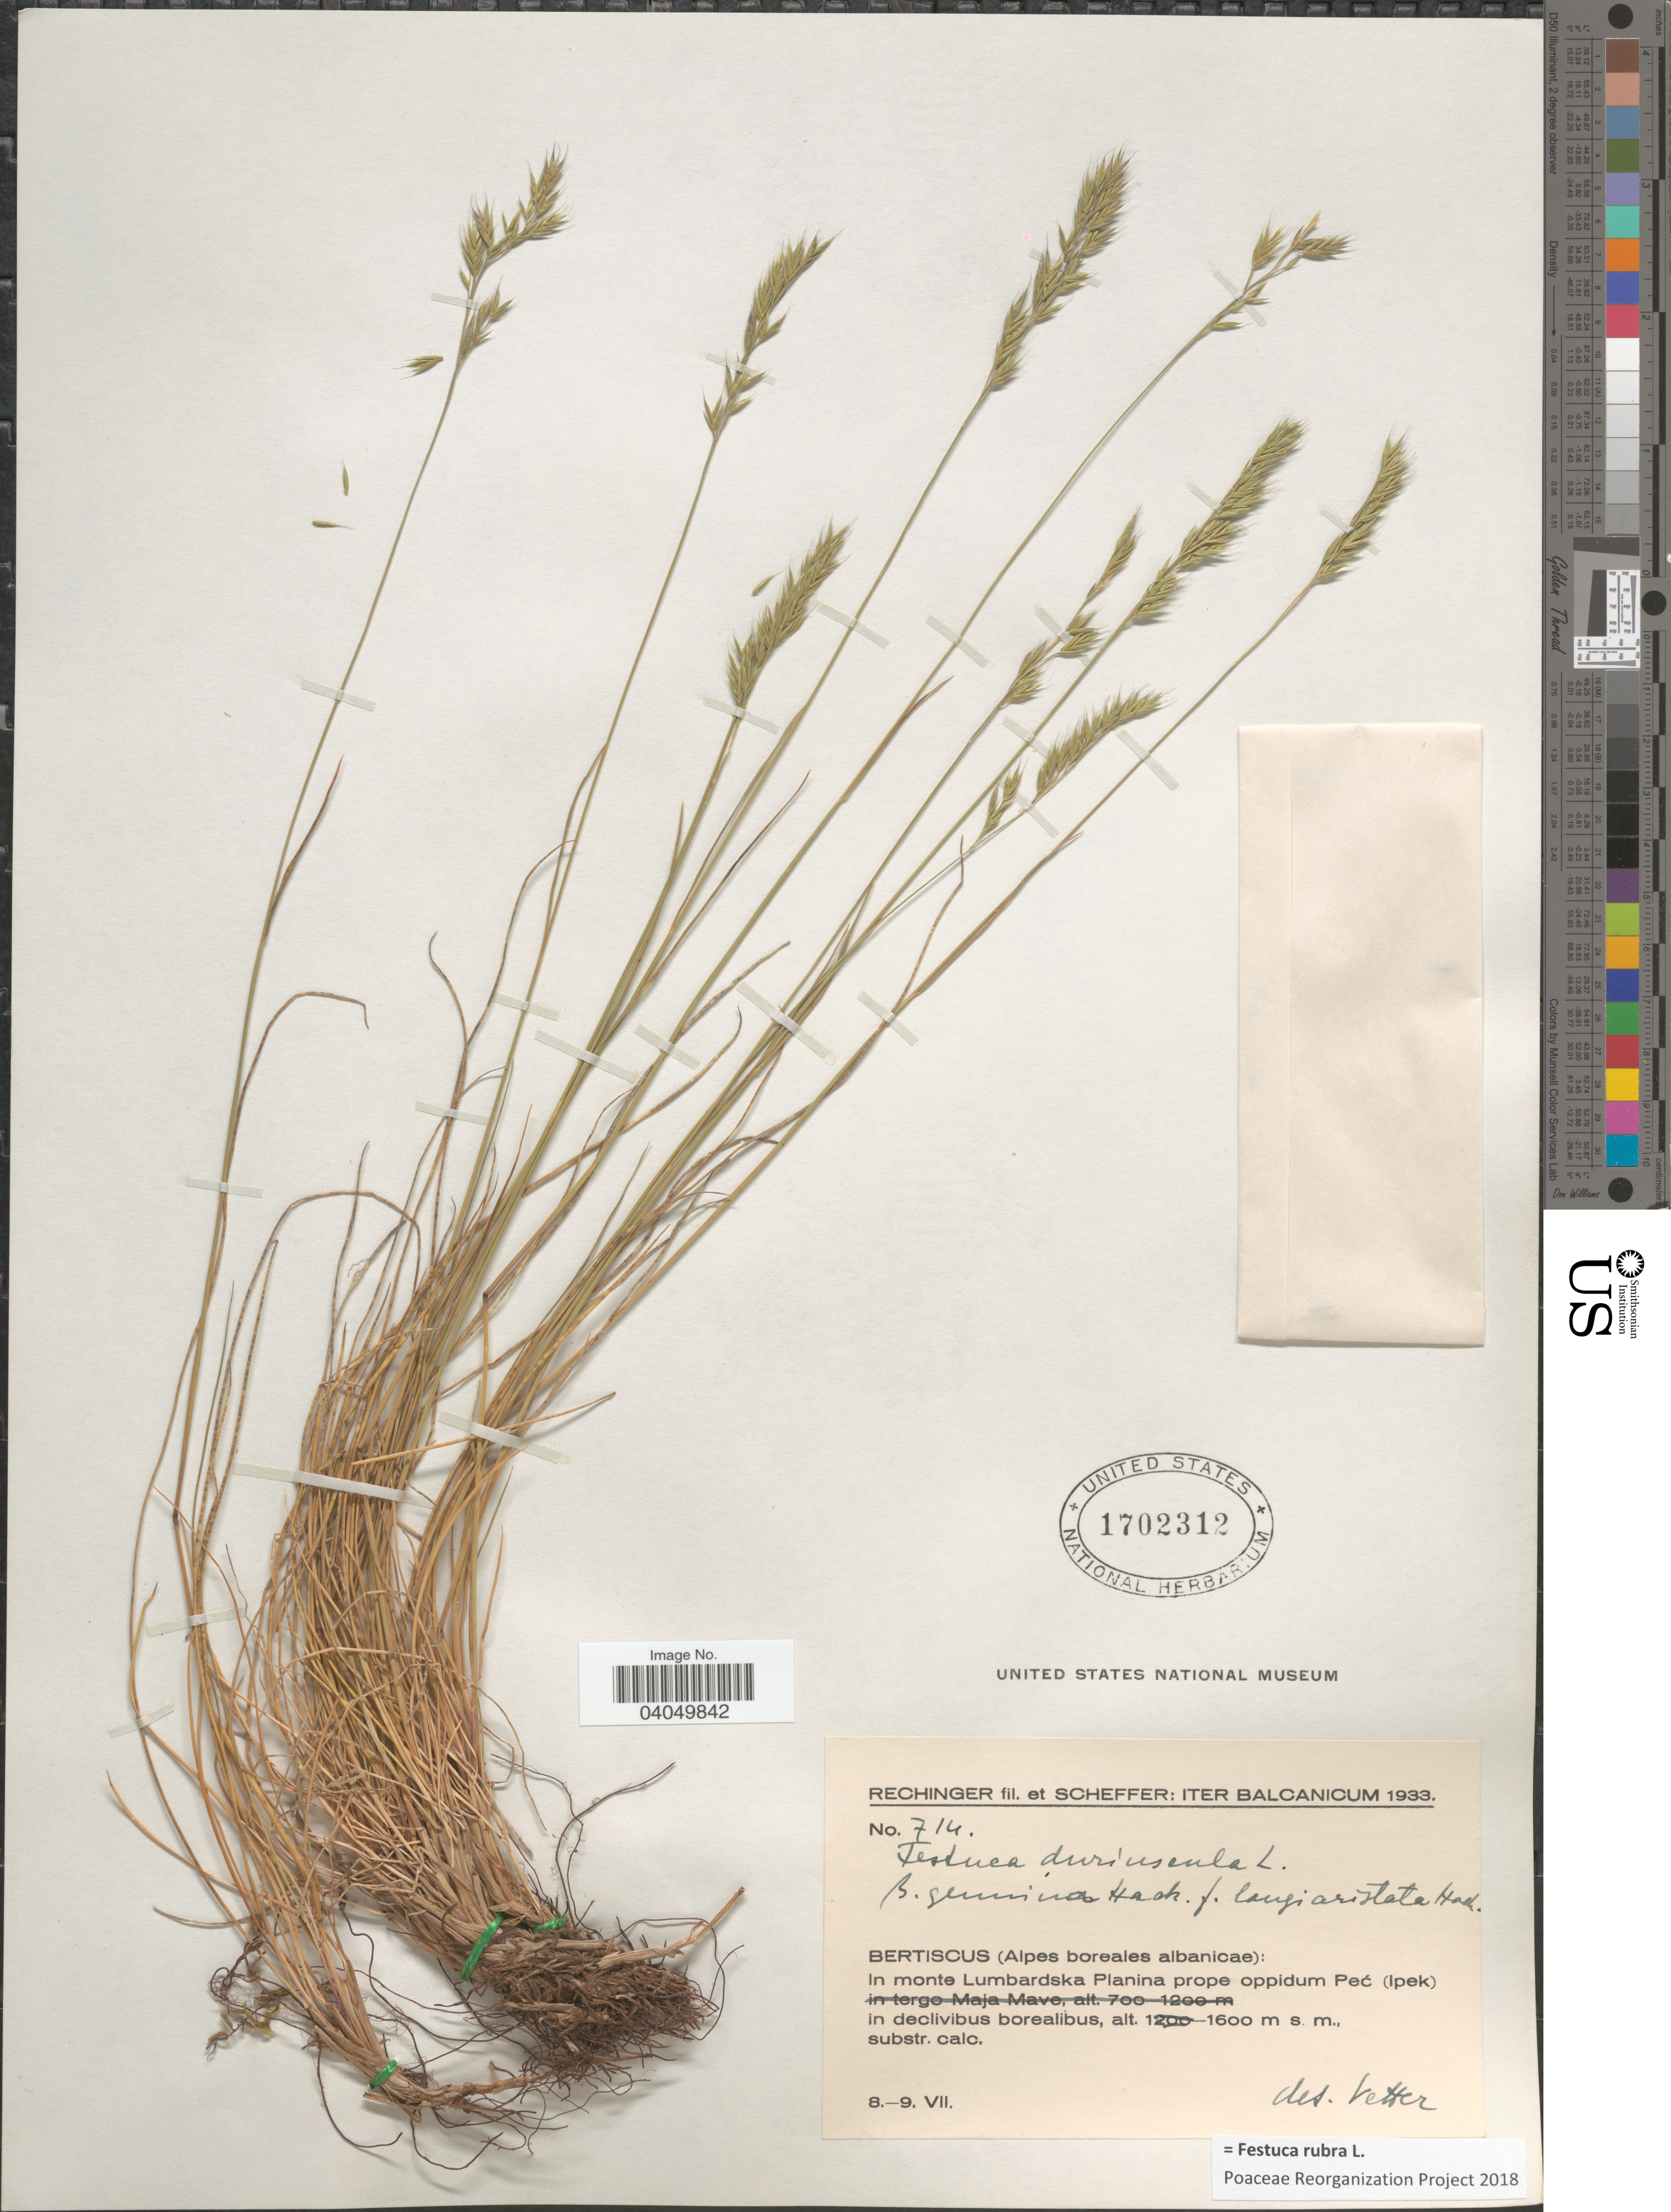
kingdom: Plantae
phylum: Tracheophyta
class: Liliopsida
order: Poales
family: Poaceae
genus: Festuca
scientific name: Festuca rubra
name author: L.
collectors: -- Rechinger & Scheffer, --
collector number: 714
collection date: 1933-07-08/1933-07-09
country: Albania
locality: Balcanicum [unsure placement]. Bertiscus (Alpes boreales albanicae): In monte Lumbardska Planina prope oppidum Pec (Ipek).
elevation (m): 1600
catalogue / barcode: US 1702312